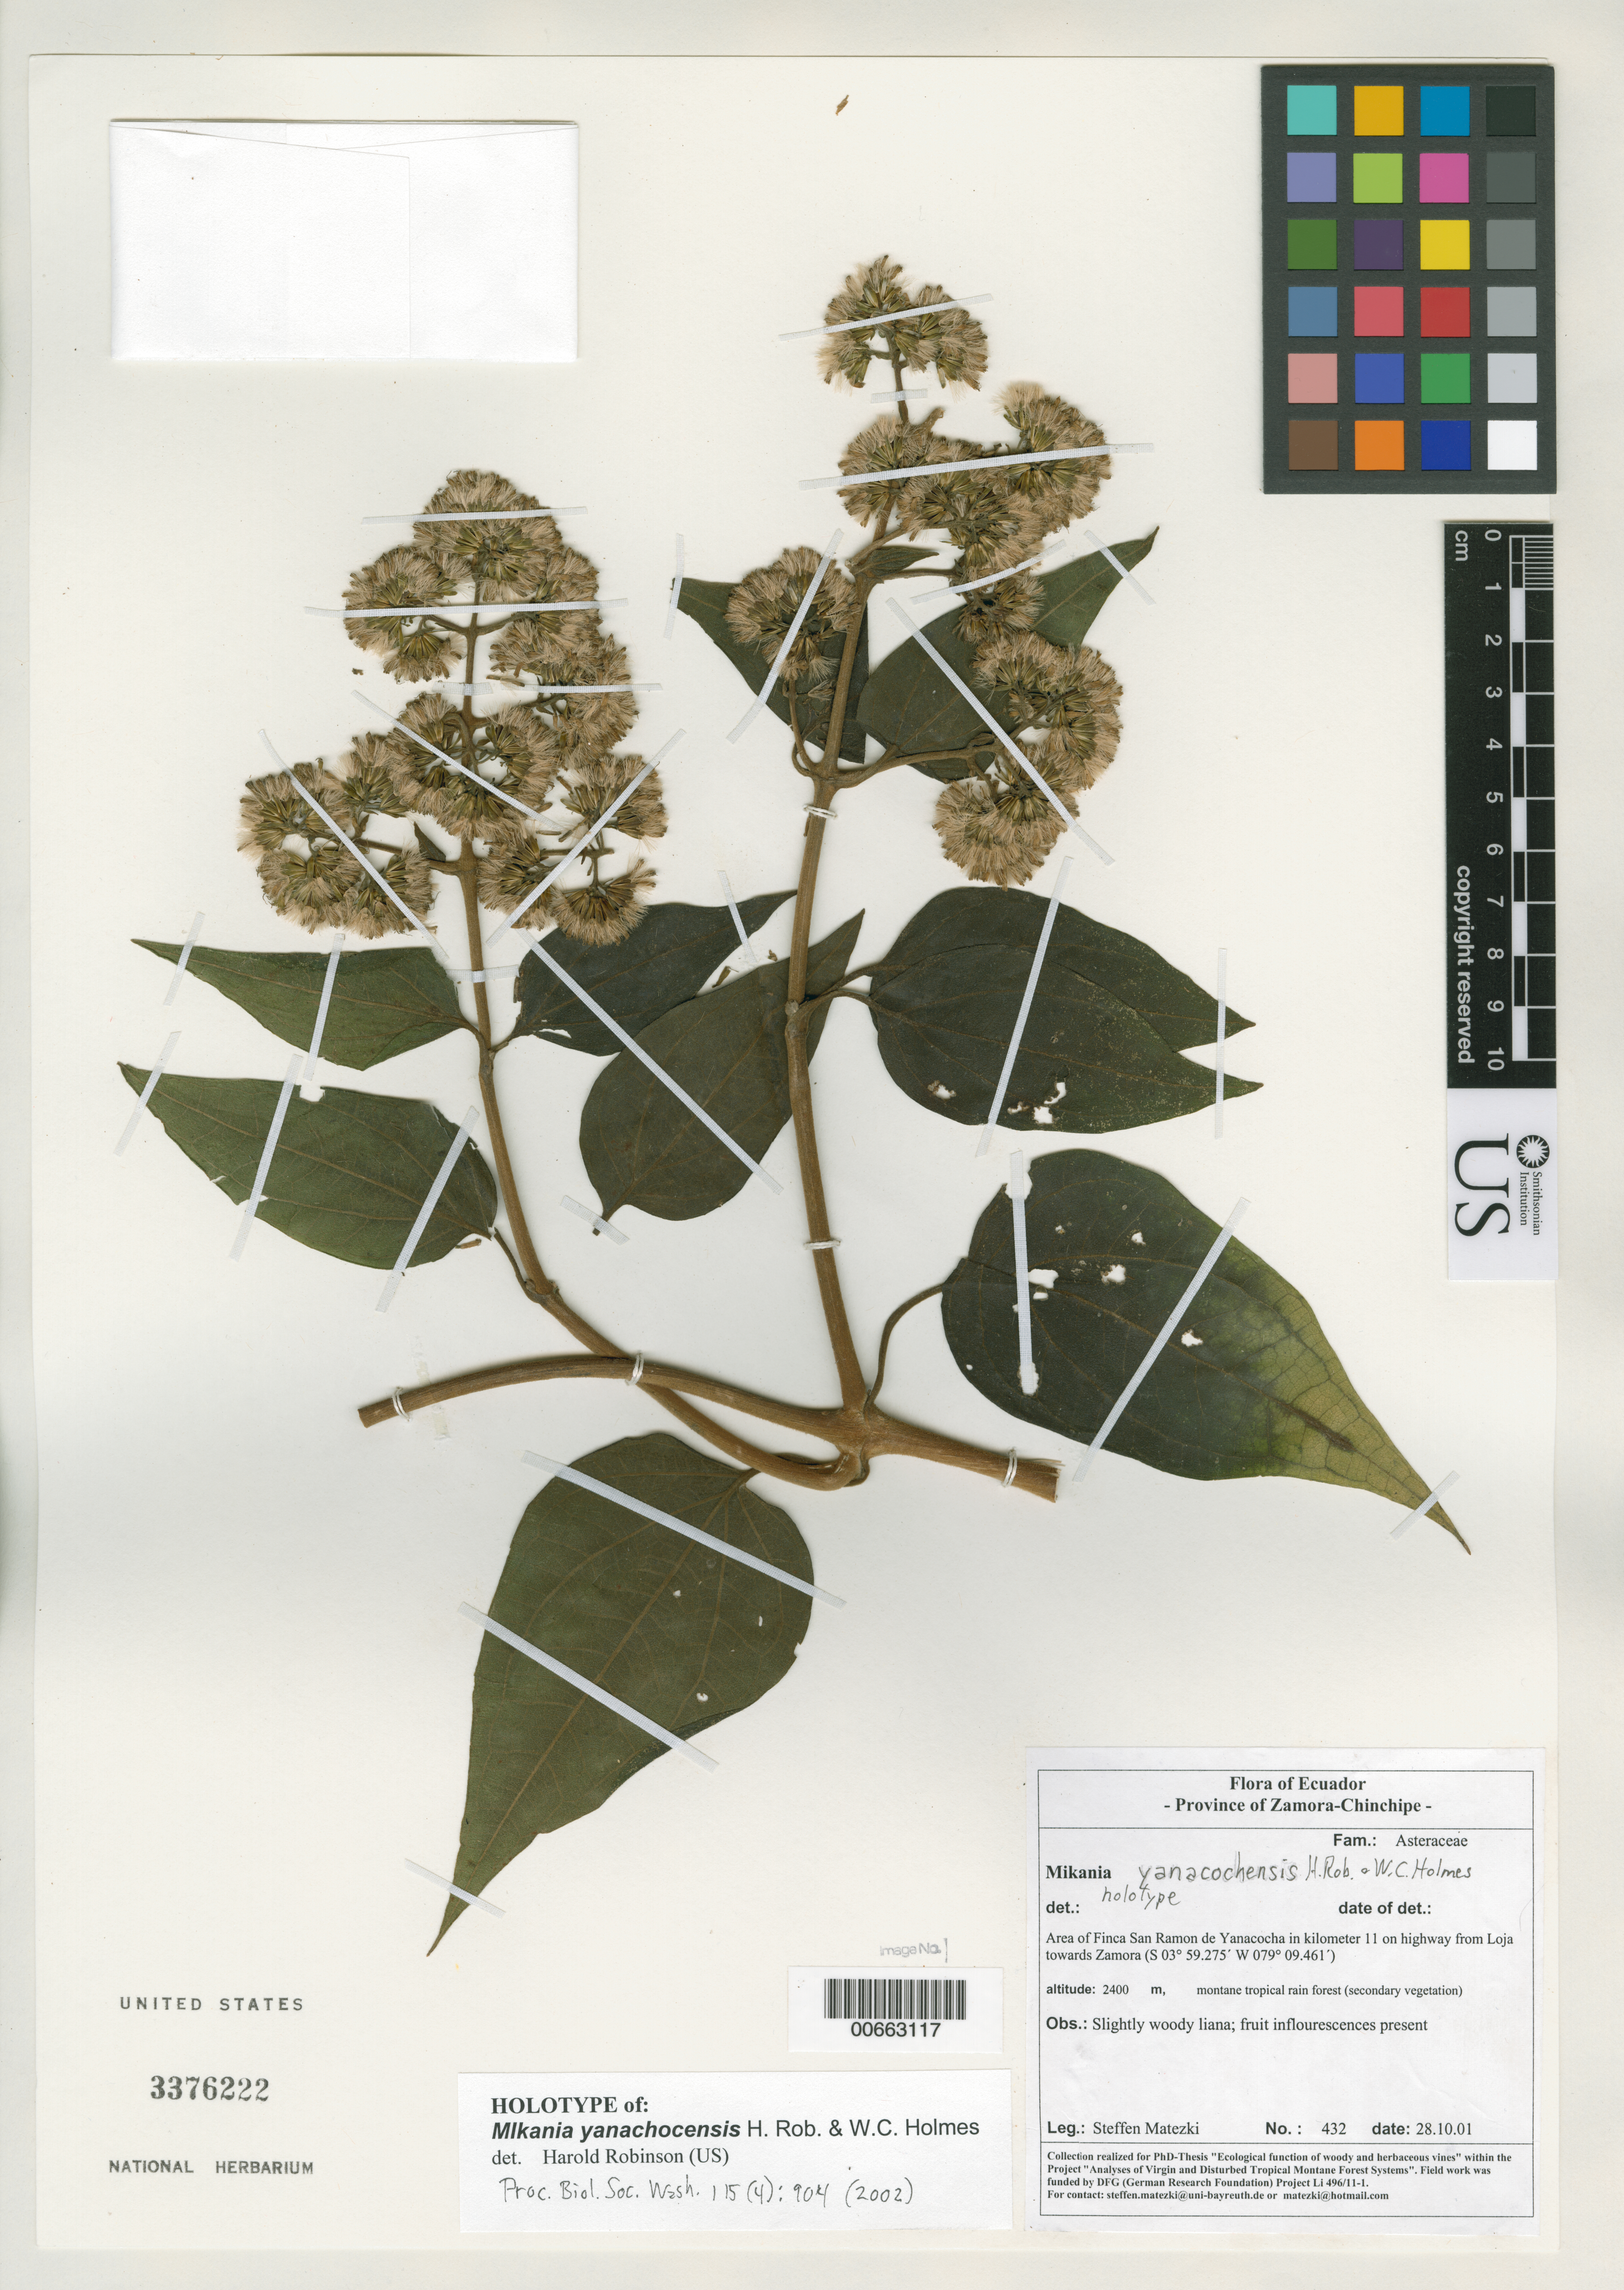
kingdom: Plantae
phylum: Tracheophyta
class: Magnoliopsida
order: Asterales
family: Asteraceae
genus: Mikania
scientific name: Mikania yanachocensis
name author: H. Rob. & W.C. Holmes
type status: Holotype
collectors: S. Matezki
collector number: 432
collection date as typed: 28 Oct 2001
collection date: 2001-10-28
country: Ecuador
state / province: Zamora-Chinchipe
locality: Area of Finca San Ramon de Yanacocha in km 11 on Hwy from Loja towards Zamora.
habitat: Montaine tropical rain forest (secondary vegetation)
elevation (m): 2400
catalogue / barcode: US 3376222